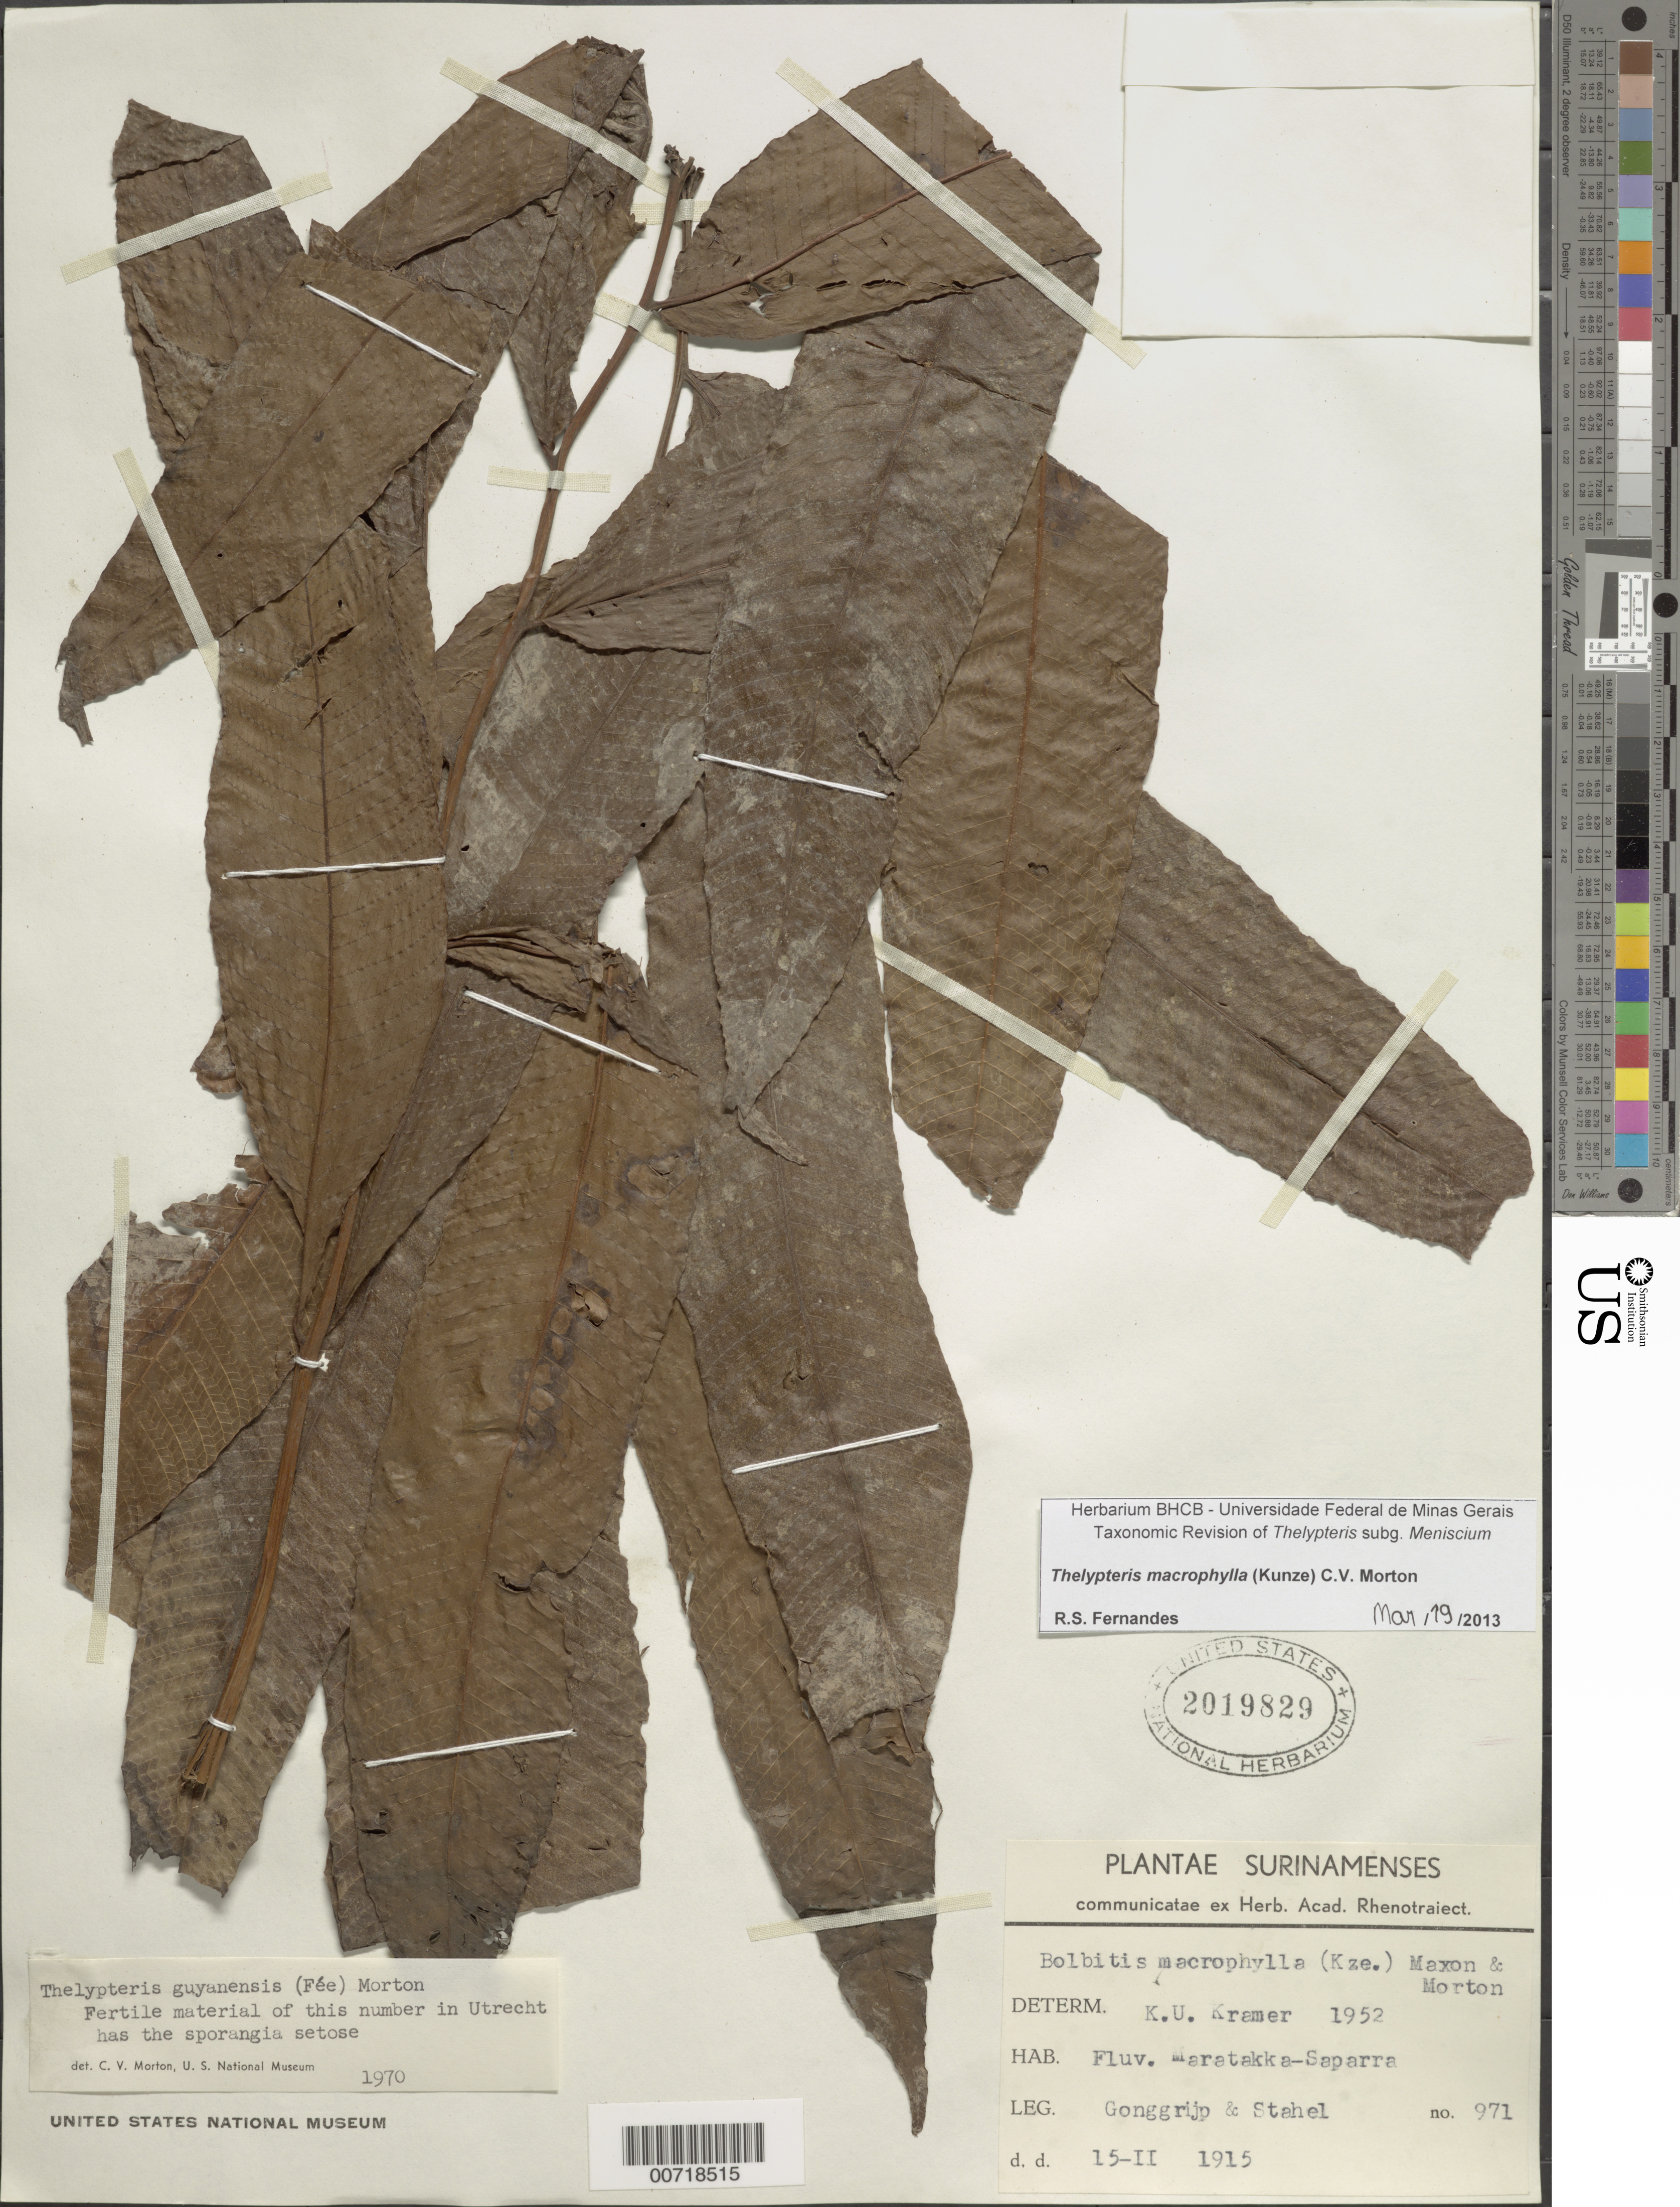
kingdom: Plantae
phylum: Tracheophyta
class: Polypodiopsida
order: Polypodiales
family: Thelypteridaceae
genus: Meniscium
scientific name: Meniscium guyanense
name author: Fée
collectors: J. Gonggrijp & G. Stahel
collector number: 971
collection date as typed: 15-Feb-15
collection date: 1915-02-15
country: Suriname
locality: Maratakka R. - Saparra River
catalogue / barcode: US 2019829